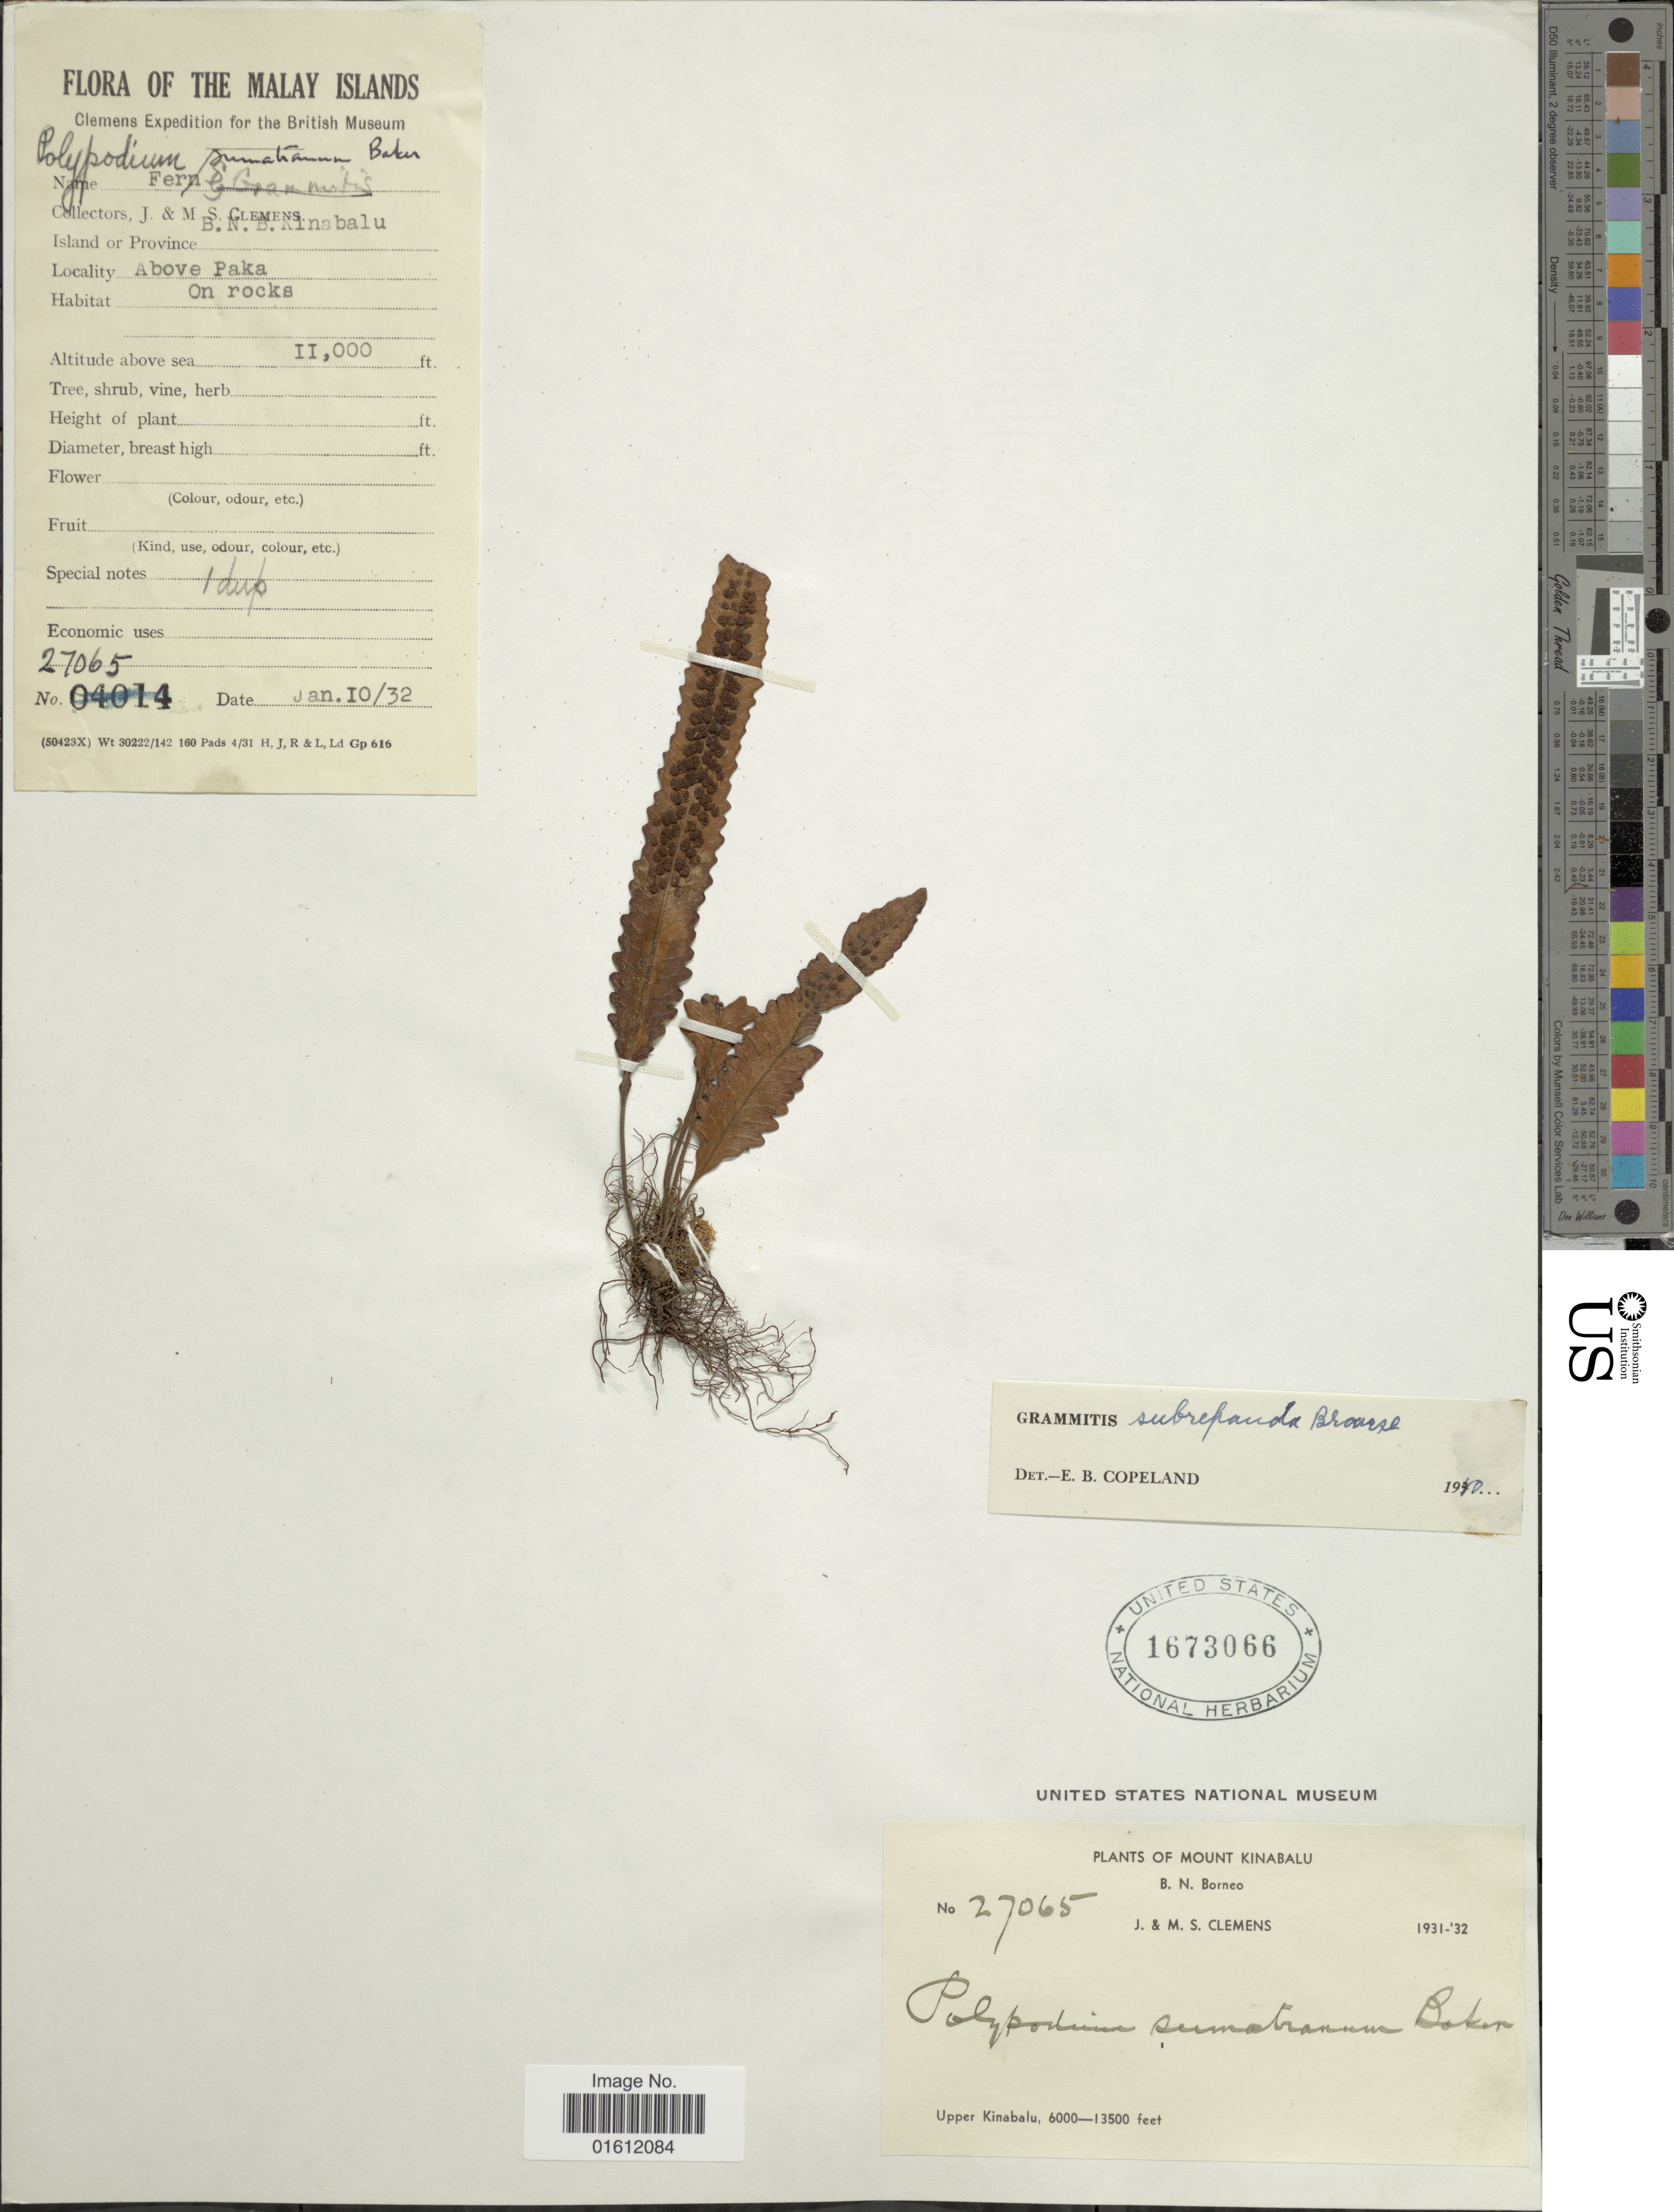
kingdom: Plantae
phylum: Tracheophyta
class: Polypodiopsida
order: Polypodiales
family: Polypodiaceae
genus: Oreogrammitis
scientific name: Oreogrammitis sumatrana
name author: (Baker) Parris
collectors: J. Clemens & M. S. Clemens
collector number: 27065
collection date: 1932-01-10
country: Malaysia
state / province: Sabah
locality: Mount Kinabalu, B.N. Borneo, Upper Kinabalu, The Malay Islands, Above Paka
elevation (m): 3353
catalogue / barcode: US 1673066